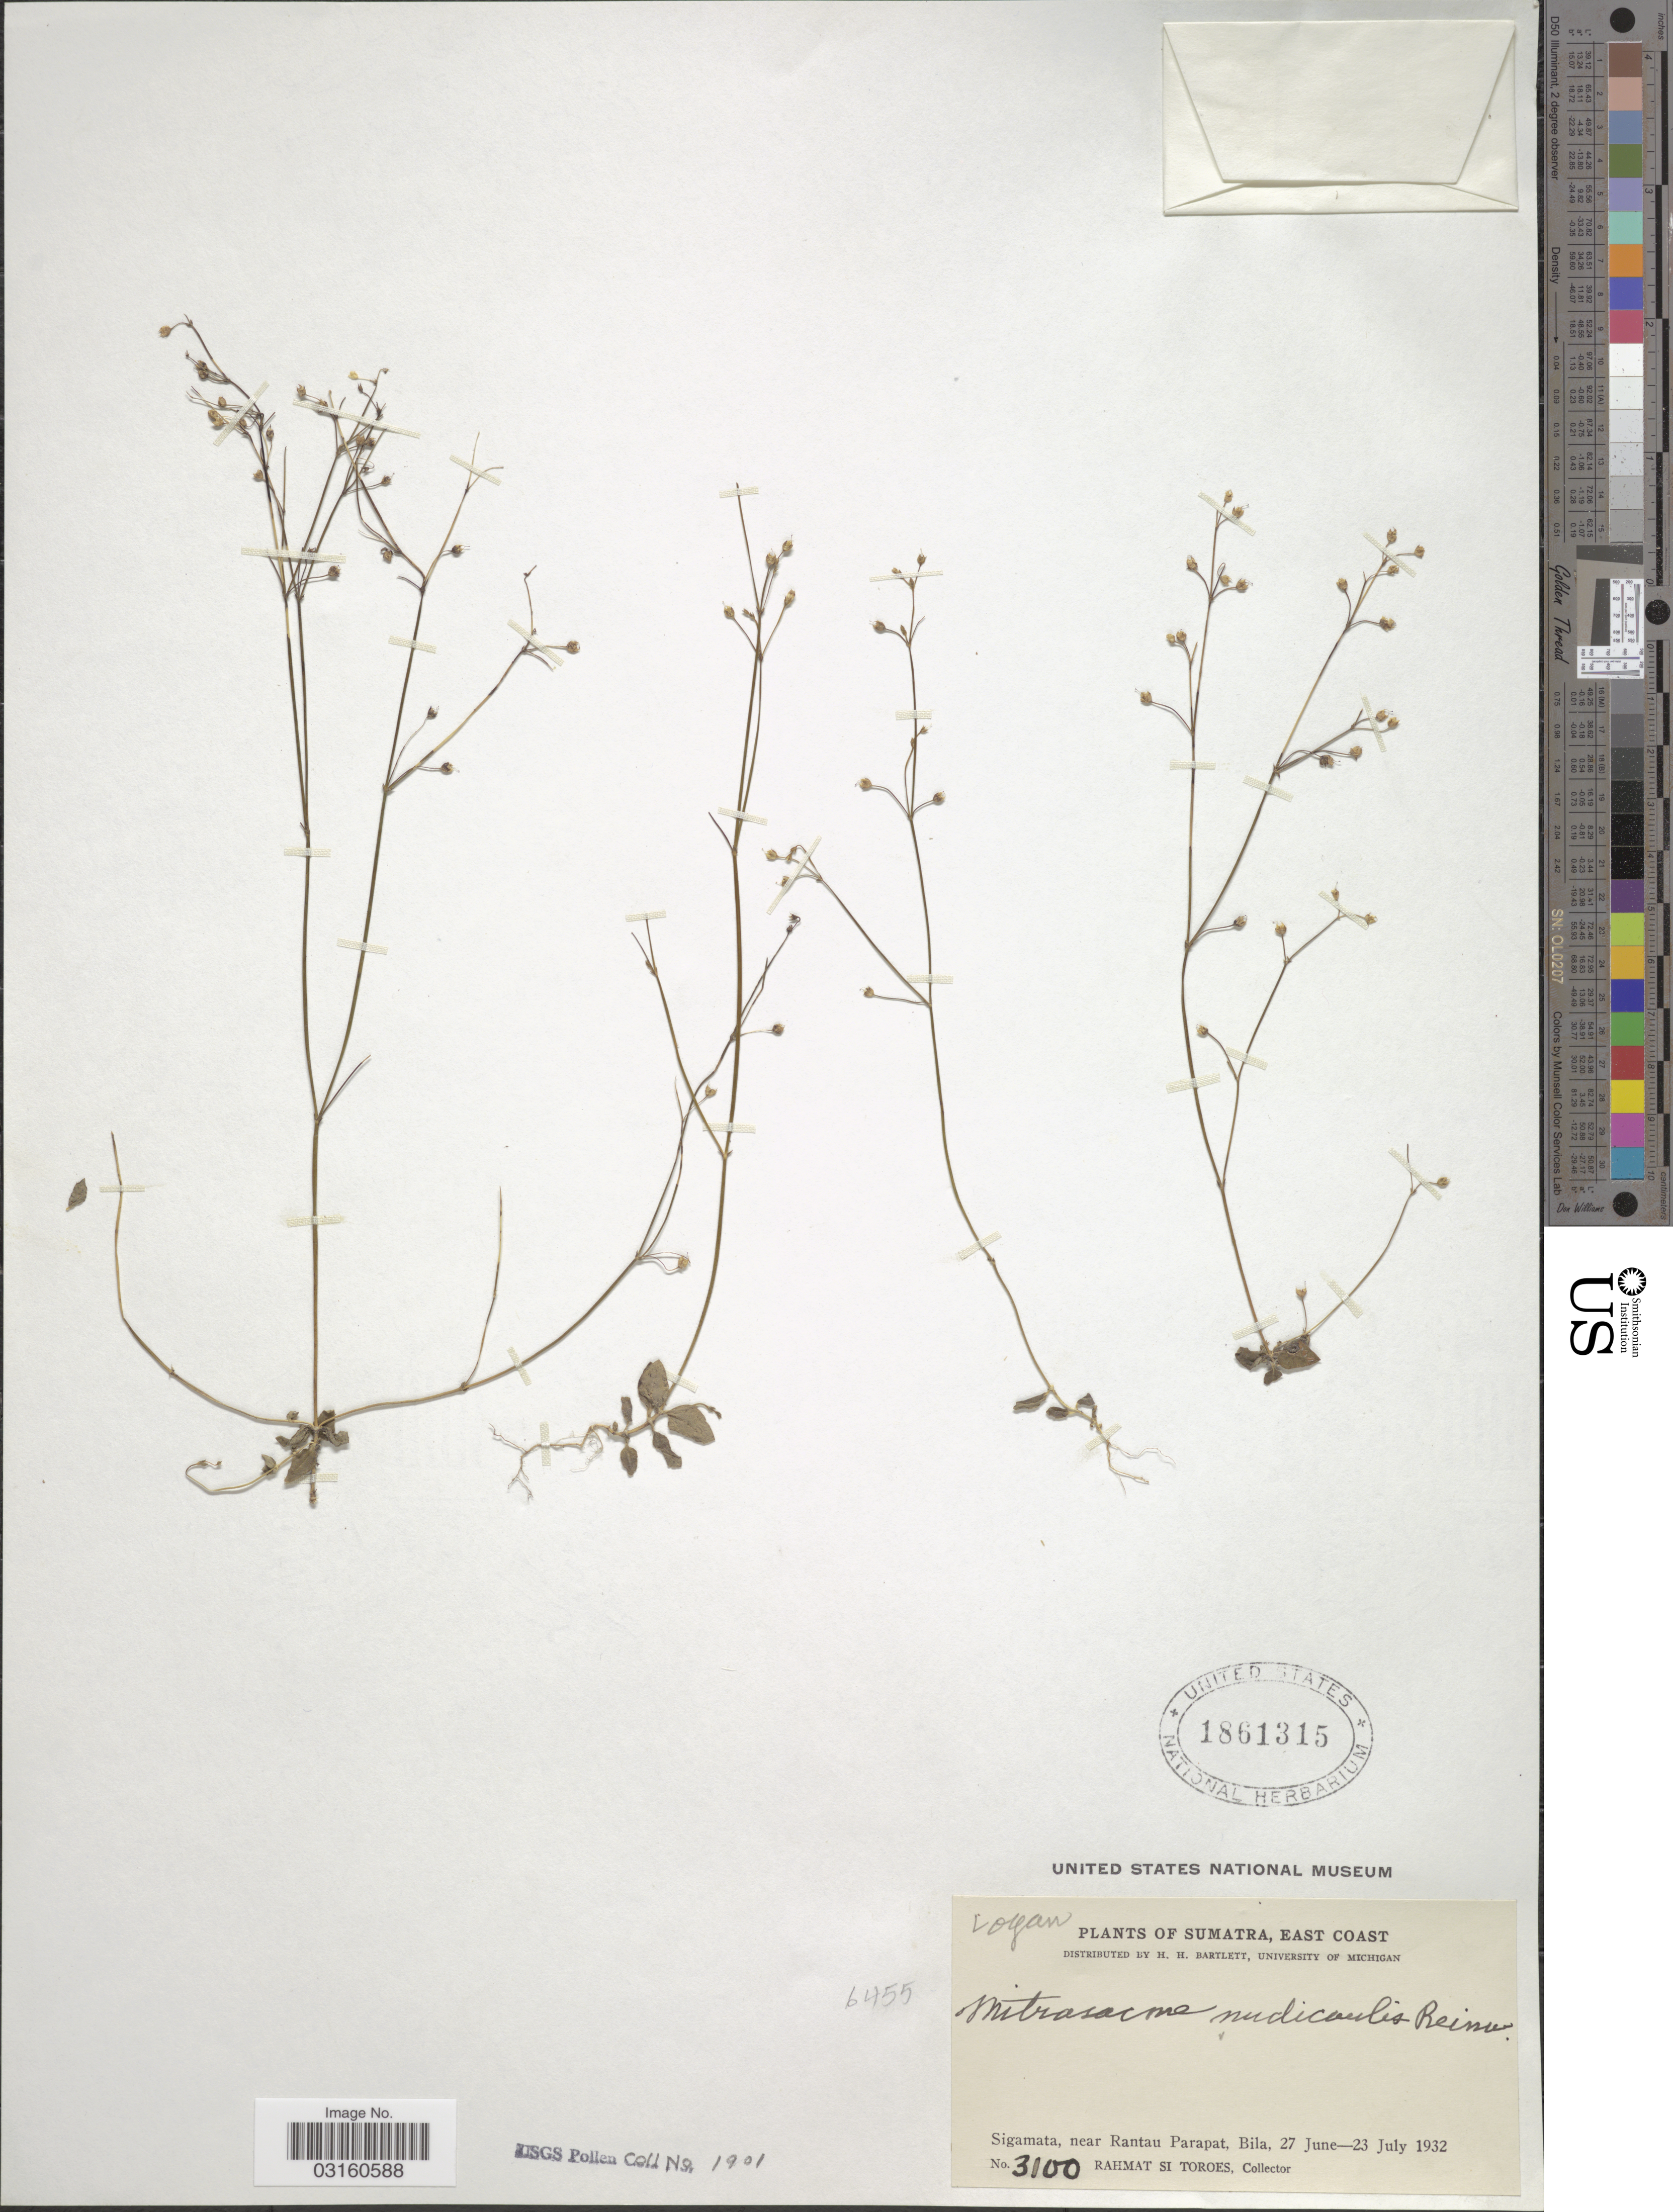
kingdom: Plantae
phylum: Tracheophyta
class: Magnoliopsida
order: Gentianales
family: Loganiaceae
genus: Mitrasacme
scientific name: Mitrasacme nudicaulis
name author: Reinw.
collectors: Rahmat Si Boeea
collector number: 3100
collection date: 1932-06-27/1932-07-23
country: Indonesia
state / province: Sumatra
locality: East Coast. Sigamata, near Rantau Parapat, Bila.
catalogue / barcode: US 1861315